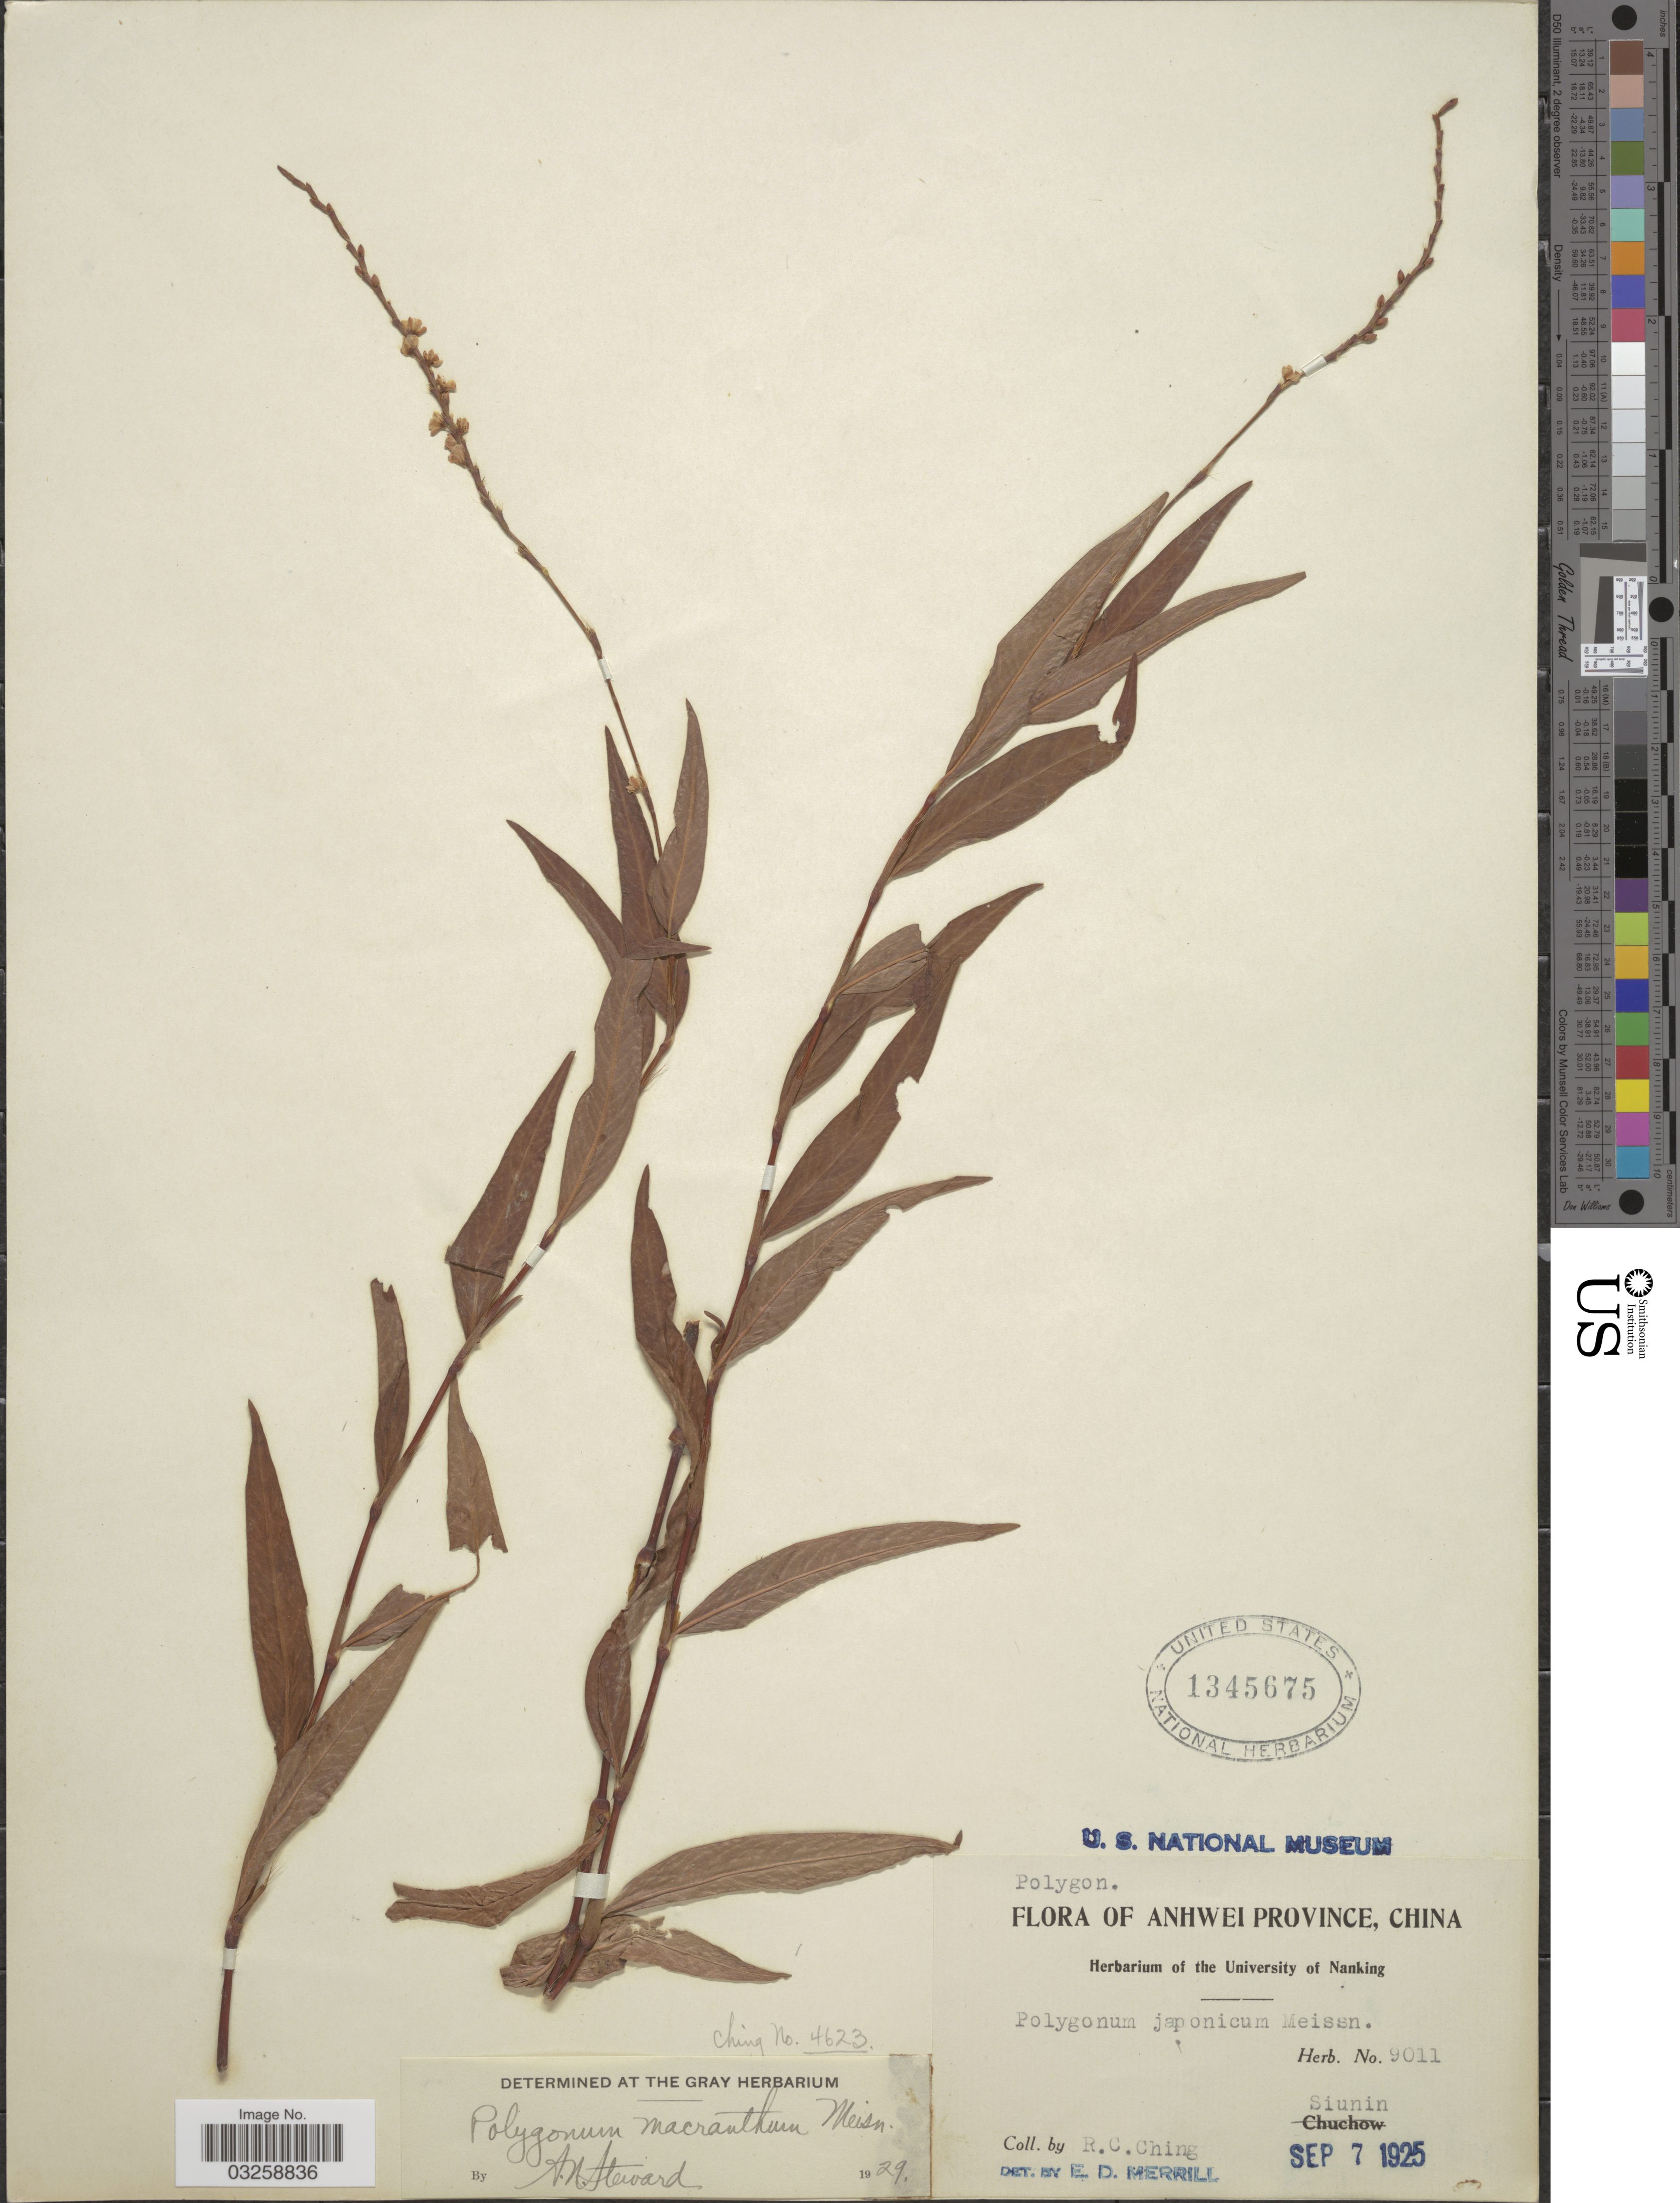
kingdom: Plantae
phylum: Tracheophyta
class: Magnoliopsida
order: Caryophyllales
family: Polygonaceae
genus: Polygonum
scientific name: Polygonum macranthum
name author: Meisn.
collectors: R. C. Ching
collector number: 9011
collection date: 1925-09-07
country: China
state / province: Anhui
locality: Anhwei Province. Siunin.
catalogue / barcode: US 1345675